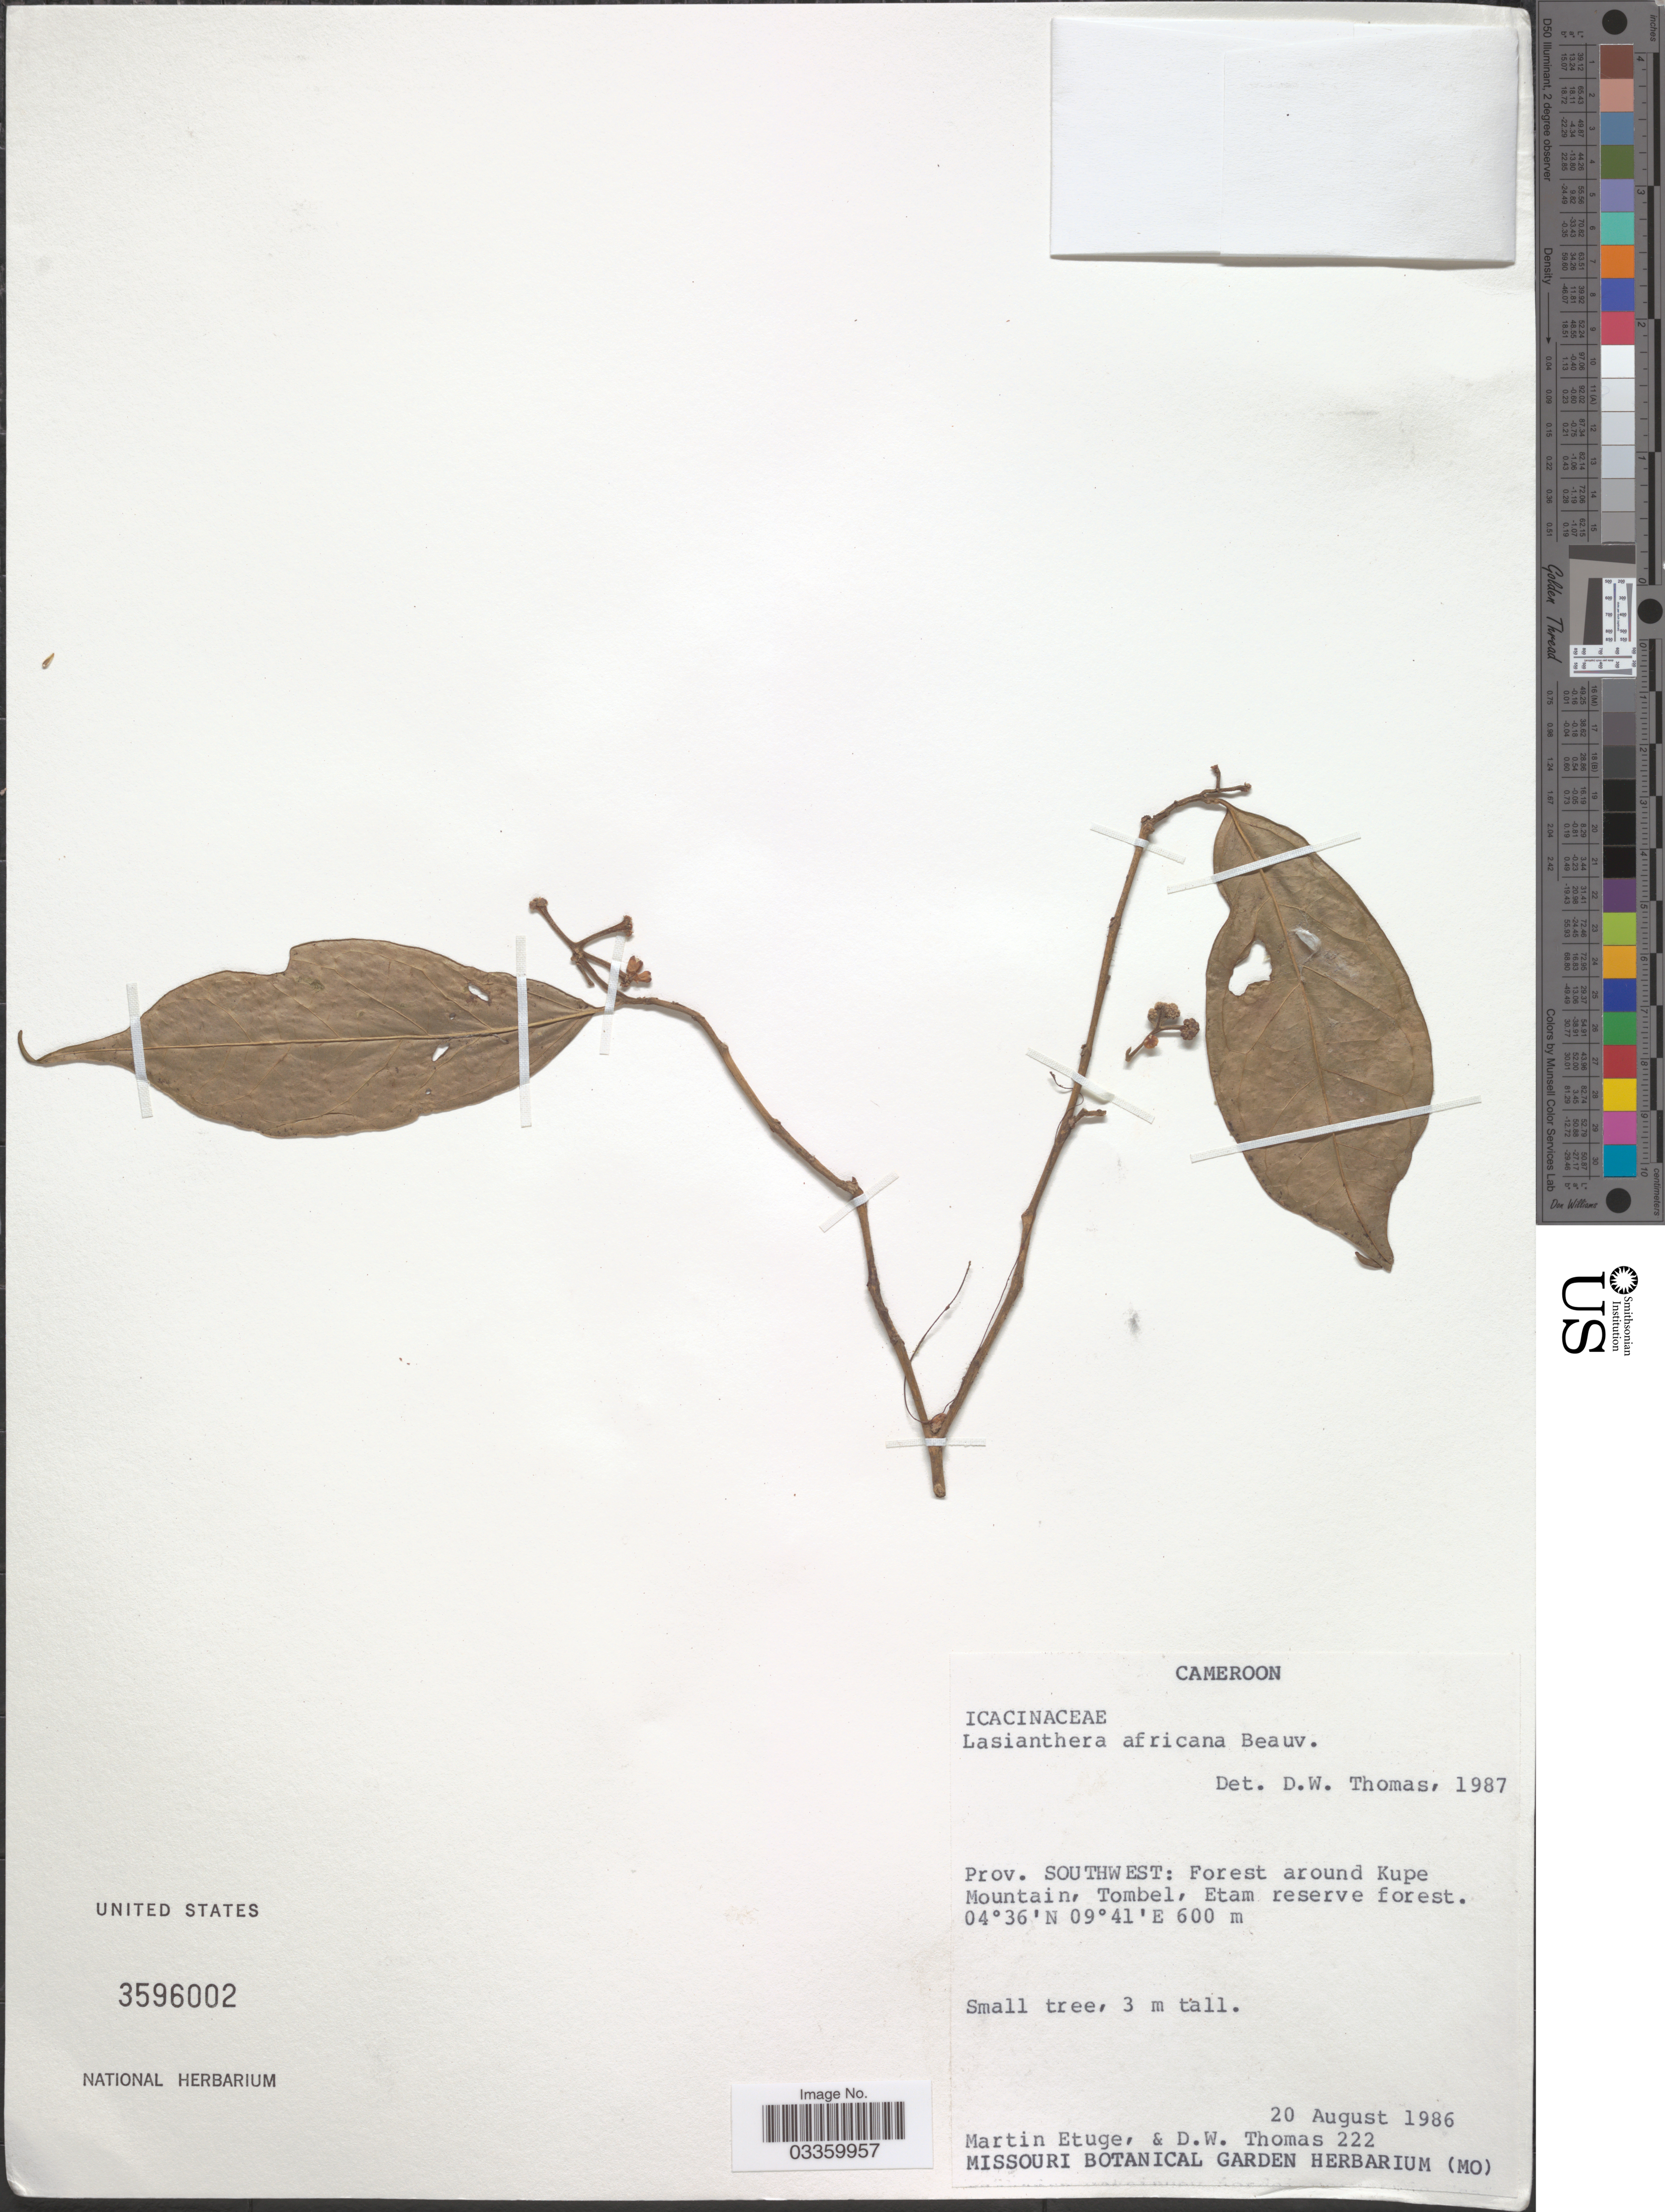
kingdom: Plantae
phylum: Tracheophyta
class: Magnoliopsida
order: Cardiopteridales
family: Stemonuraceae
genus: Lasianthera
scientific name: Lasianthera africana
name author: P. Beauv.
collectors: M. Etuge & D. W. Thomas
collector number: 222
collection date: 1986-08-20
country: Cameroon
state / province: Sud-Ouest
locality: Prov. Southwest: Forest around Kupe Mountain, Tombel, Etam reserve forest.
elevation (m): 600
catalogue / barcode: US 3596002